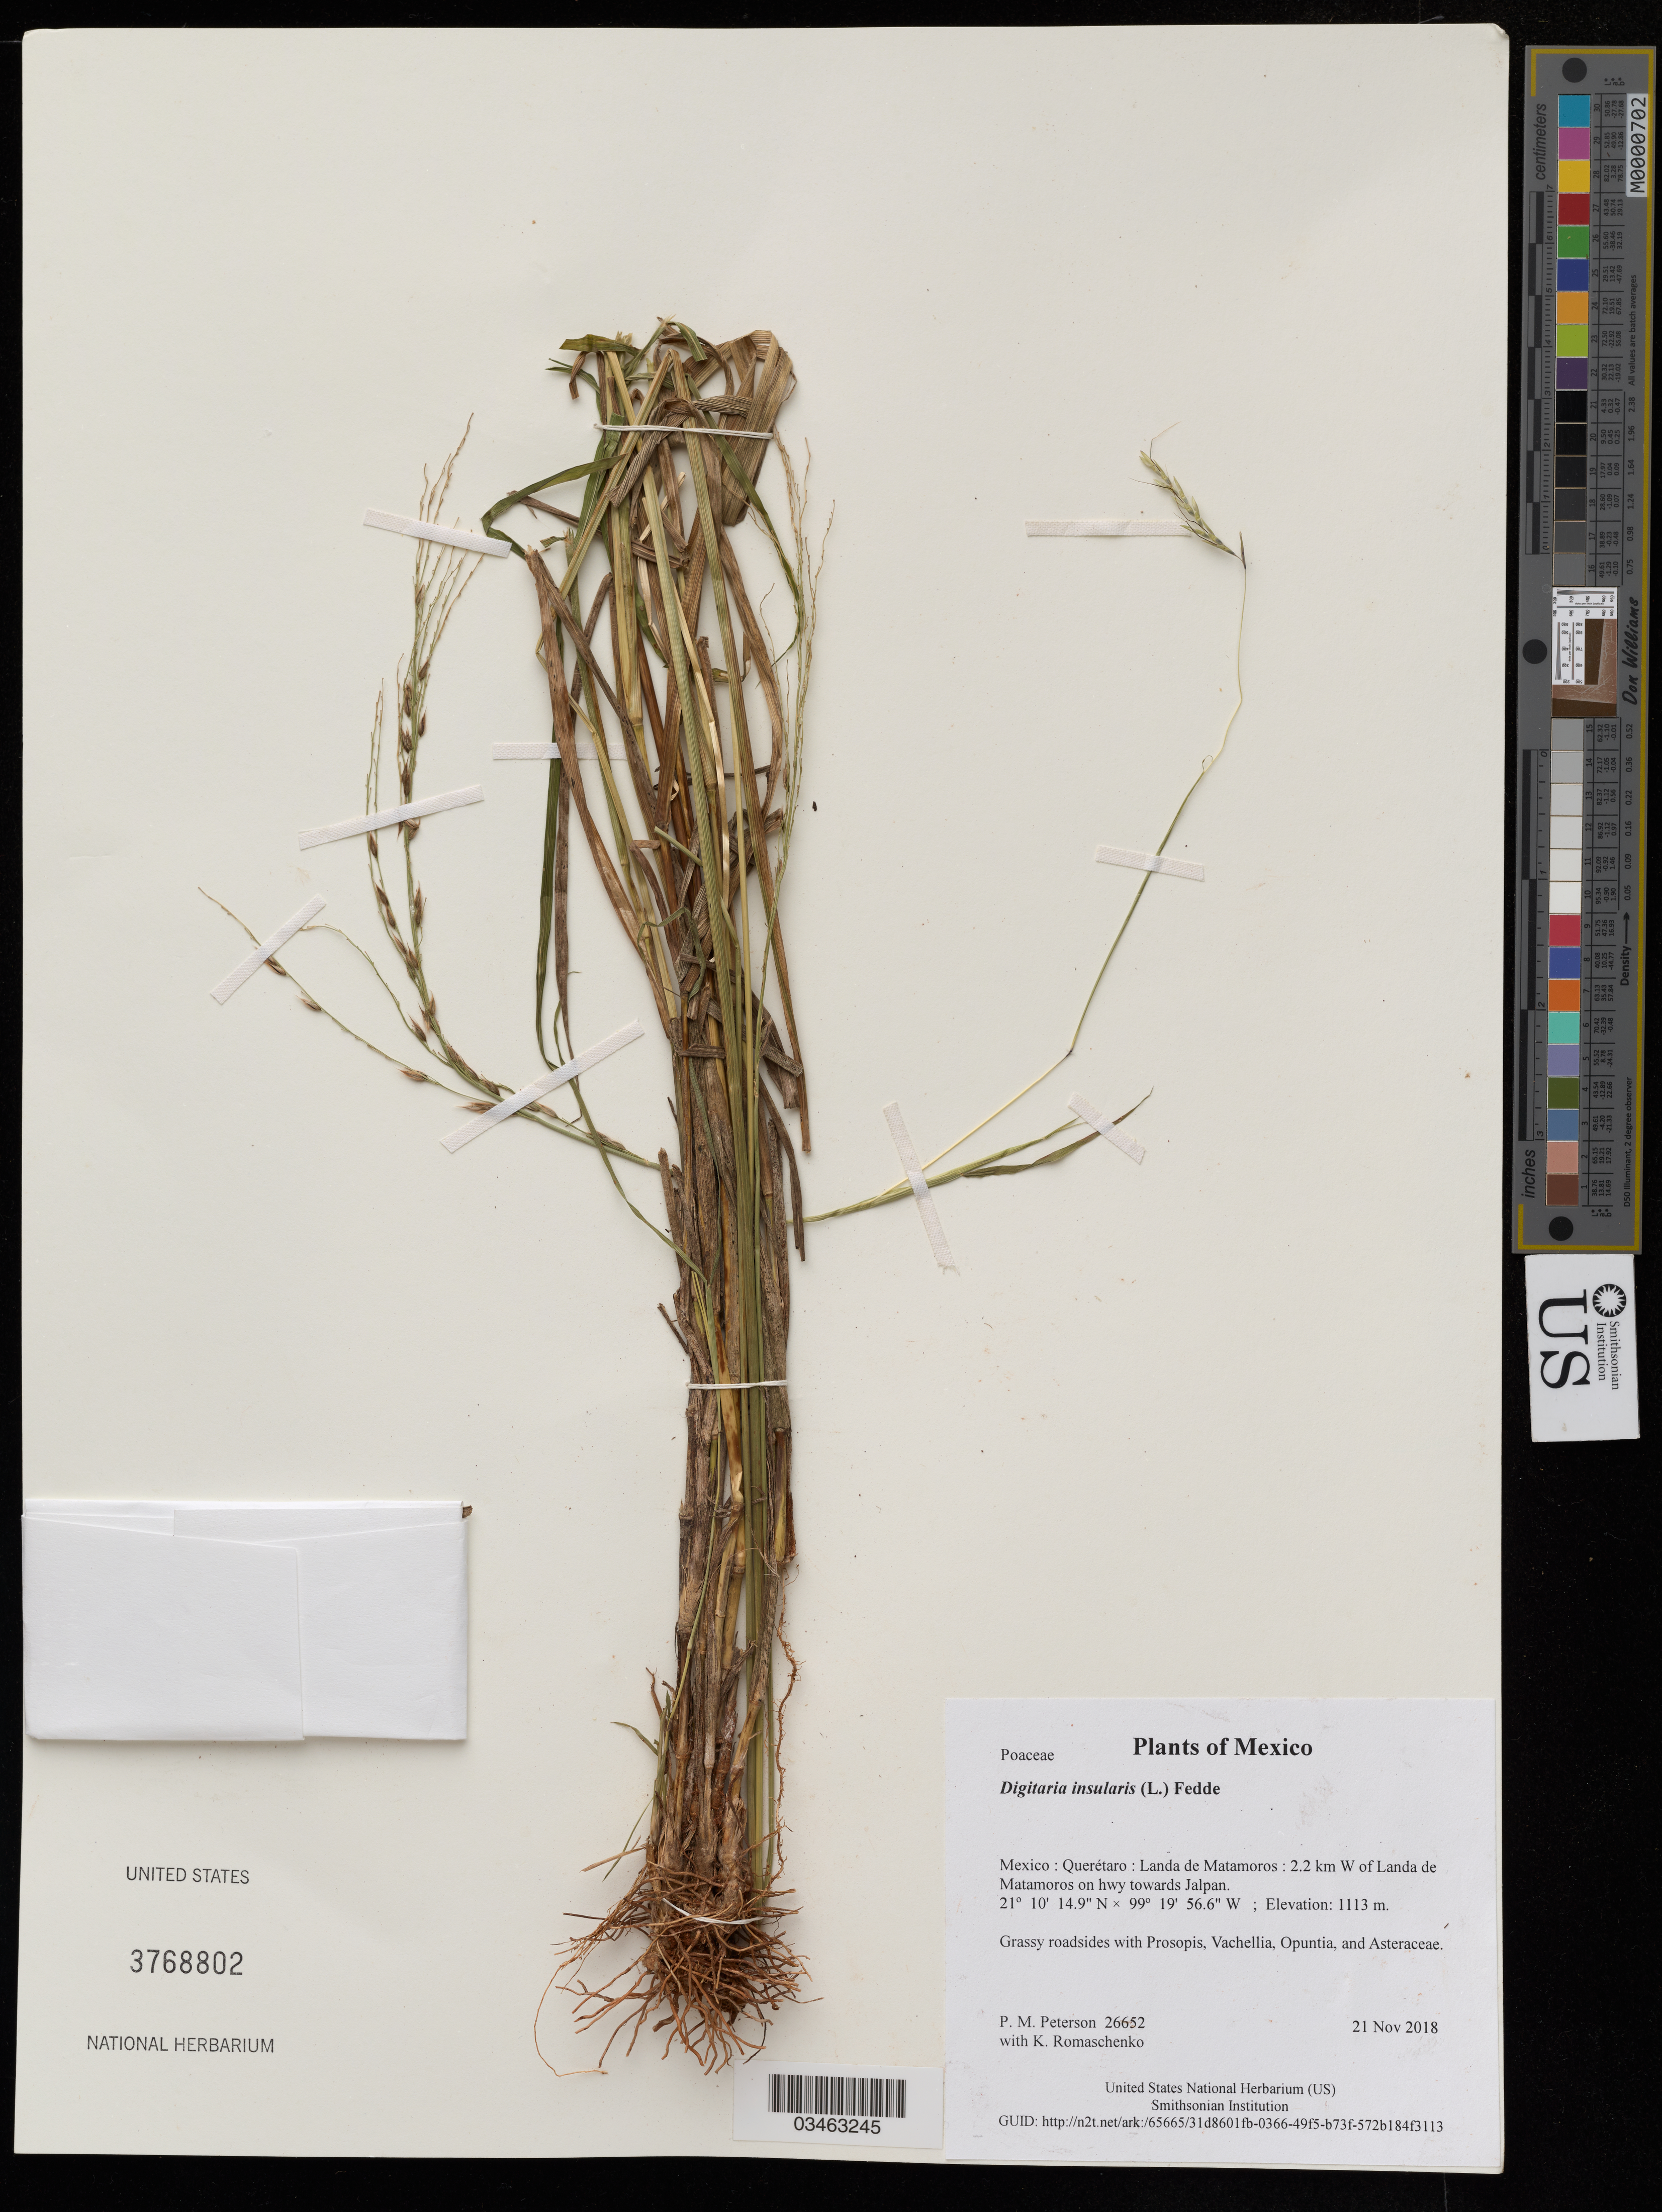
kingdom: Plantae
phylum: Tracheophyta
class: Liliopsida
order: Poales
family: Poaceae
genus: Digitaria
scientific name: Digitaria insularis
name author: (L.) Fedde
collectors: P. M. Peterson & K. Romaschenko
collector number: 26652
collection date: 2018-11-21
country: Mexico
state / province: Querétaro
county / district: Landa de Matamoros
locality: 2.2 km W of Landa de Matamoros on hwy towards Jalpan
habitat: Grassy roadsides with Prosopis, Vachellia, Opuntia, and Asteraceae.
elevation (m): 1113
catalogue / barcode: US 3768802